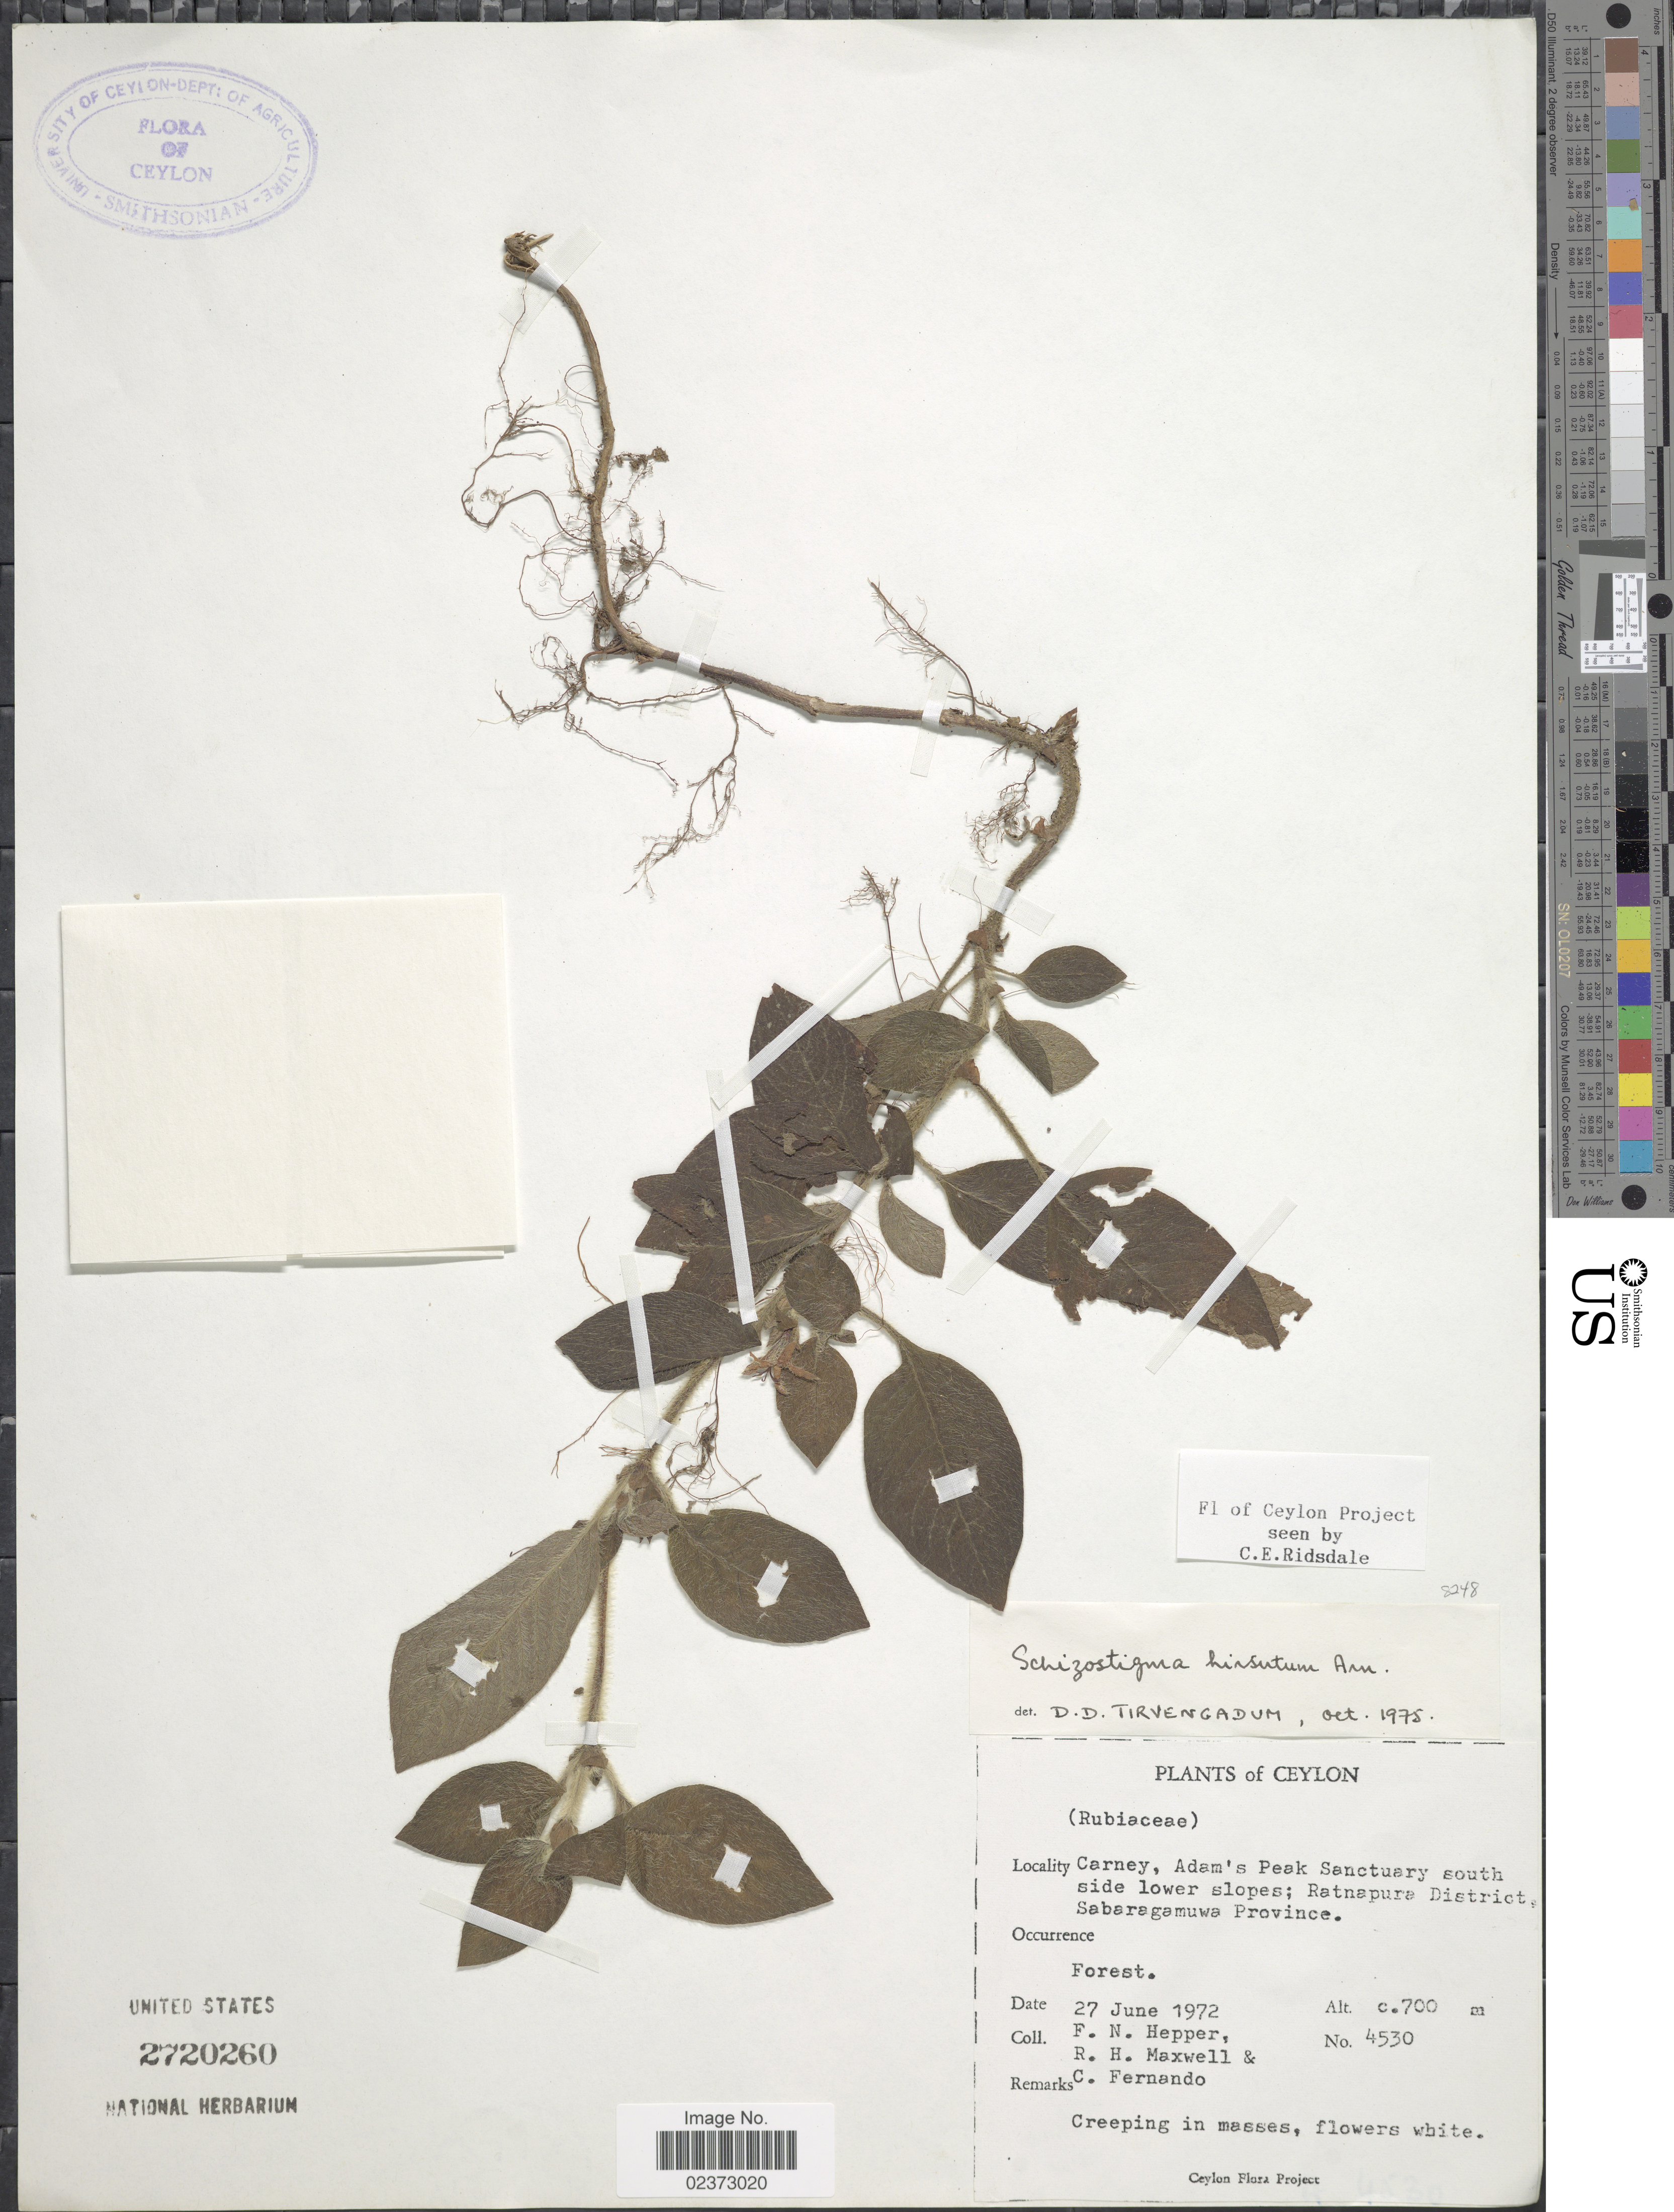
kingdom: Plantae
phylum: Tracheophyta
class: Magnoliopsida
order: Gentianales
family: Rubiaceae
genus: Schizostigma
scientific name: Schizostigma hirsutum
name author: Arn. ex Meisn.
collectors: F. Hepper, R. Maxwell, R. Maxwell & C. Fernando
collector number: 4530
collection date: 1972-06-27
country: Sri Lanka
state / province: Sabaragamuwa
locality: Carney, Adam's Peak Sanctuary south side lower slopes, Ratnapura District, Sabaragamuwa Province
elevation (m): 700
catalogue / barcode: US 2720260